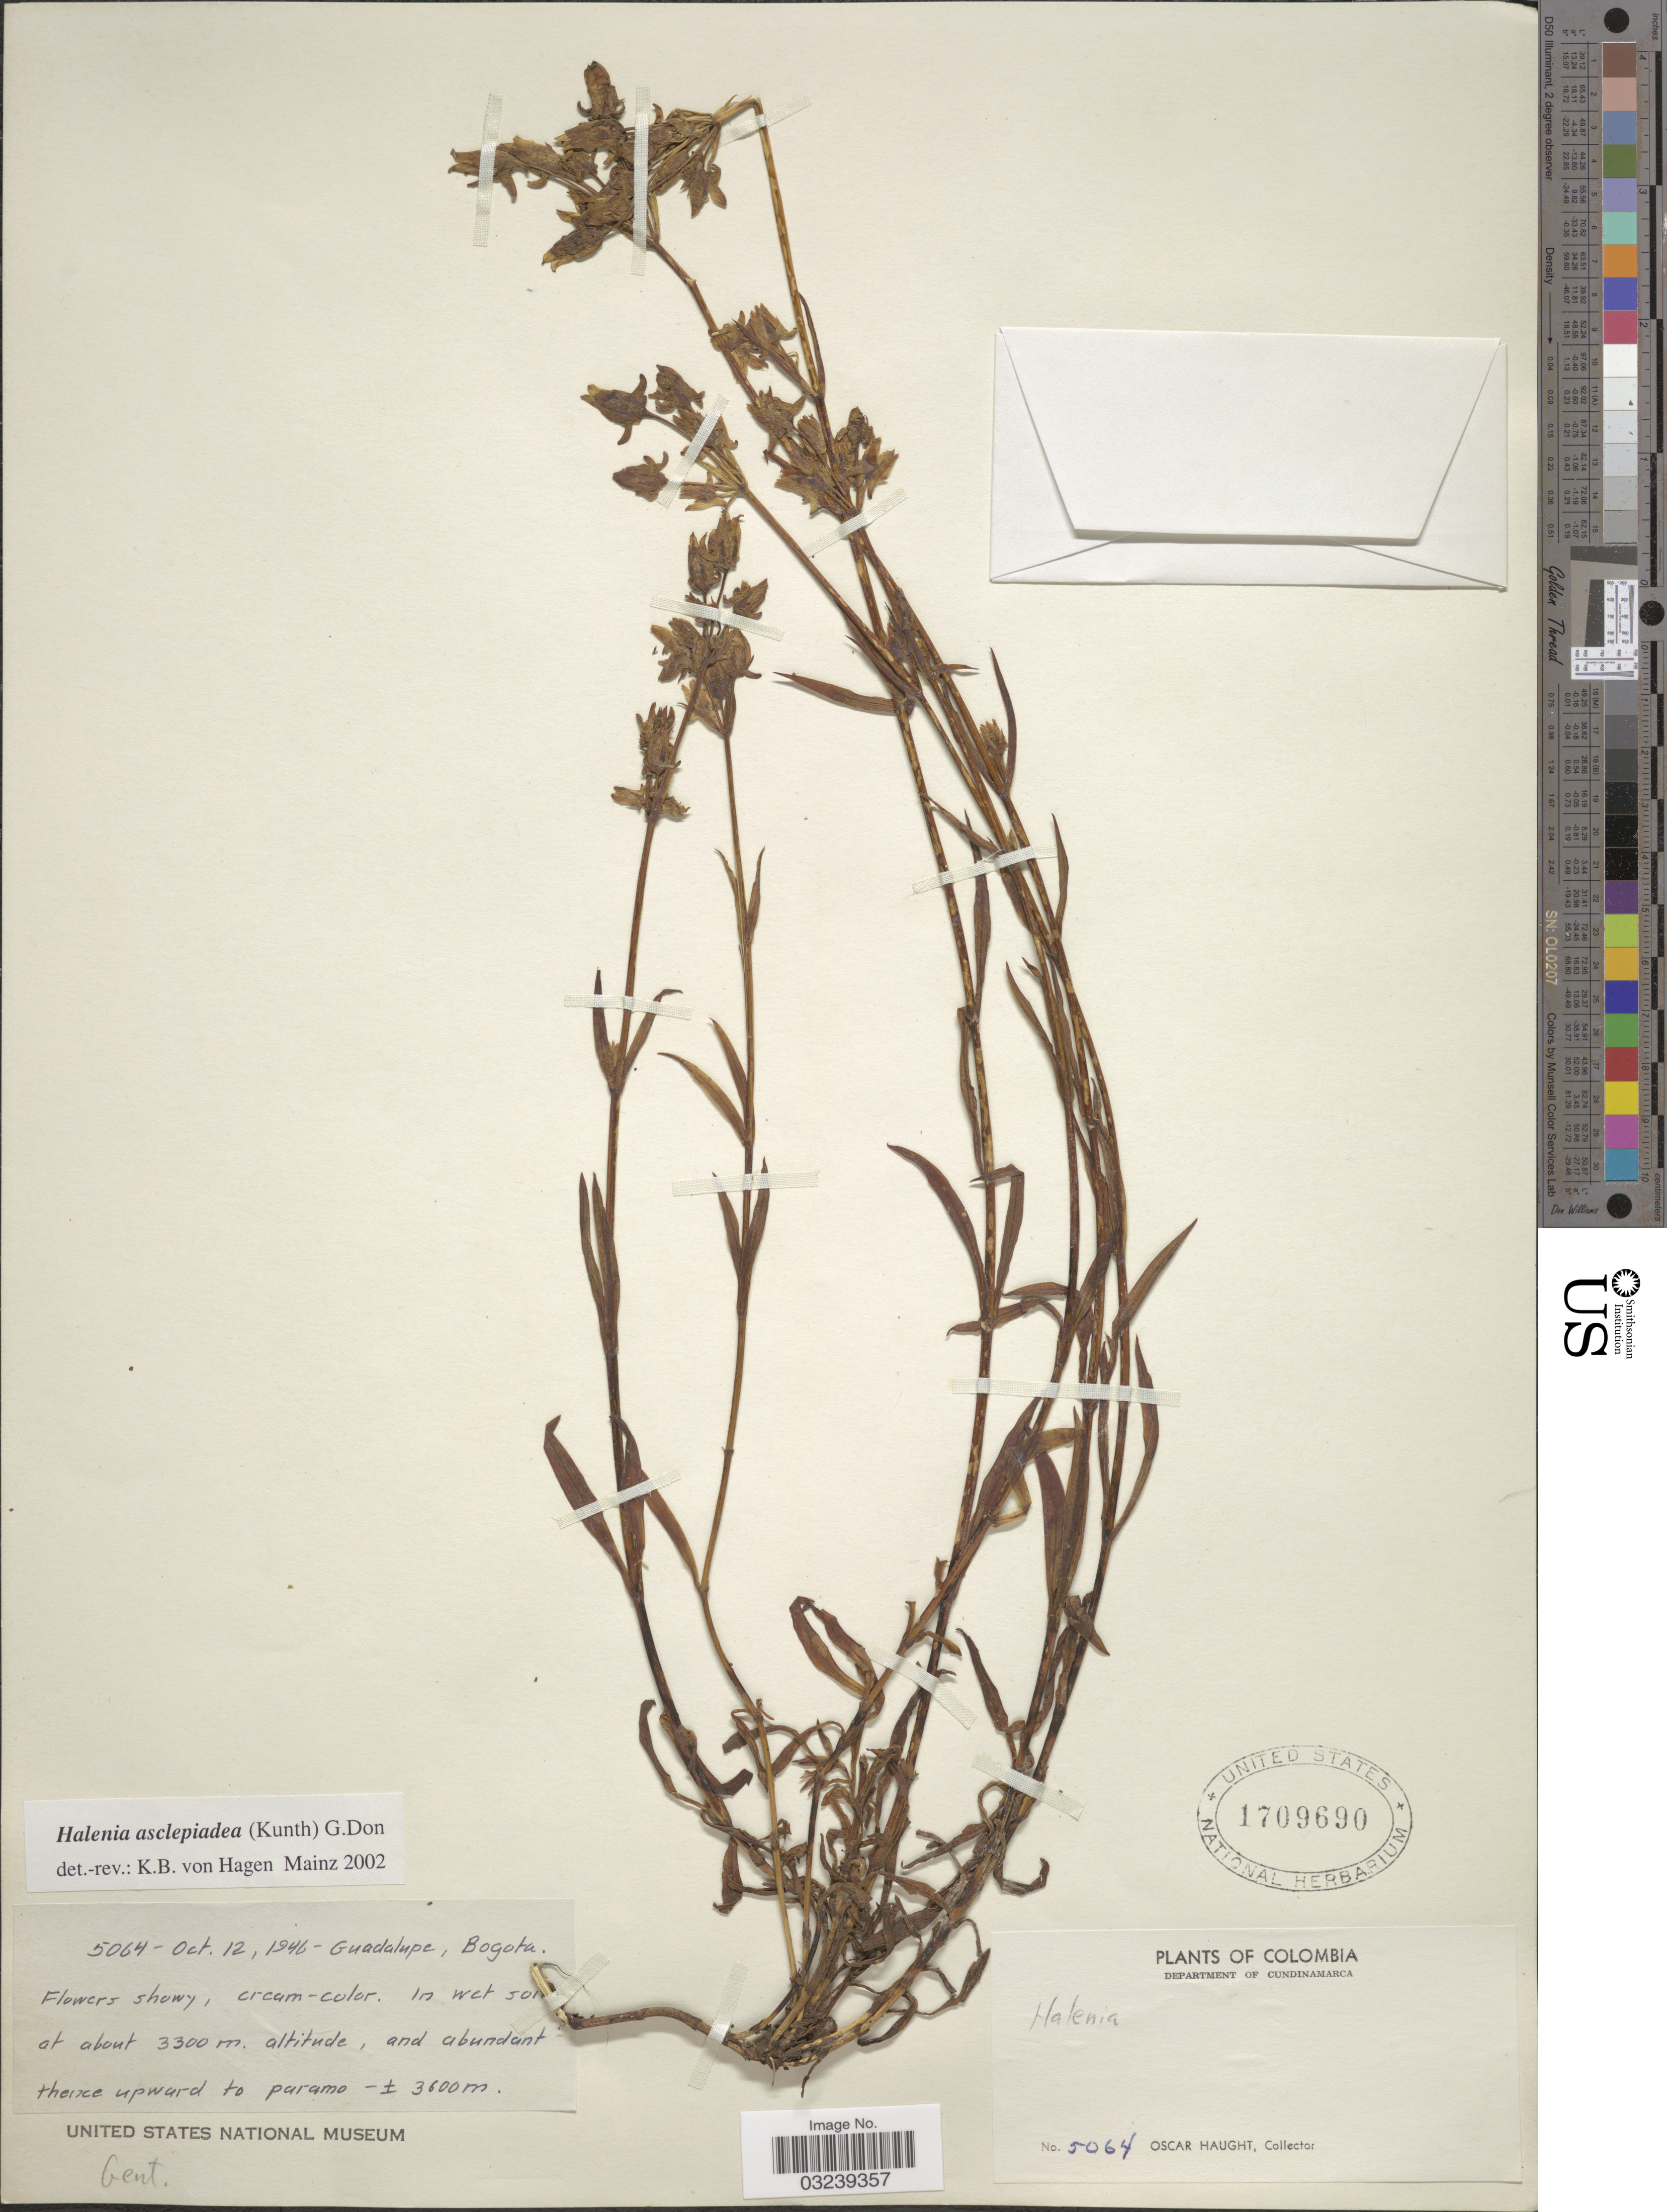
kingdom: Plantae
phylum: Tracheophyta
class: Magnoliopsida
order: Gentianales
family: Gentianaceae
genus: Halenia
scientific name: Halenia asclepiadea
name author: (Kunth) G. Don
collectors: O. L. Haught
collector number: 5064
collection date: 1946-10-12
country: Colombia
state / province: Cundinamarca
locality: Guadalupe, Bogota. Department of Cundinamarca.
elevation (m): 3300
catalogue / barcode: US 1709690